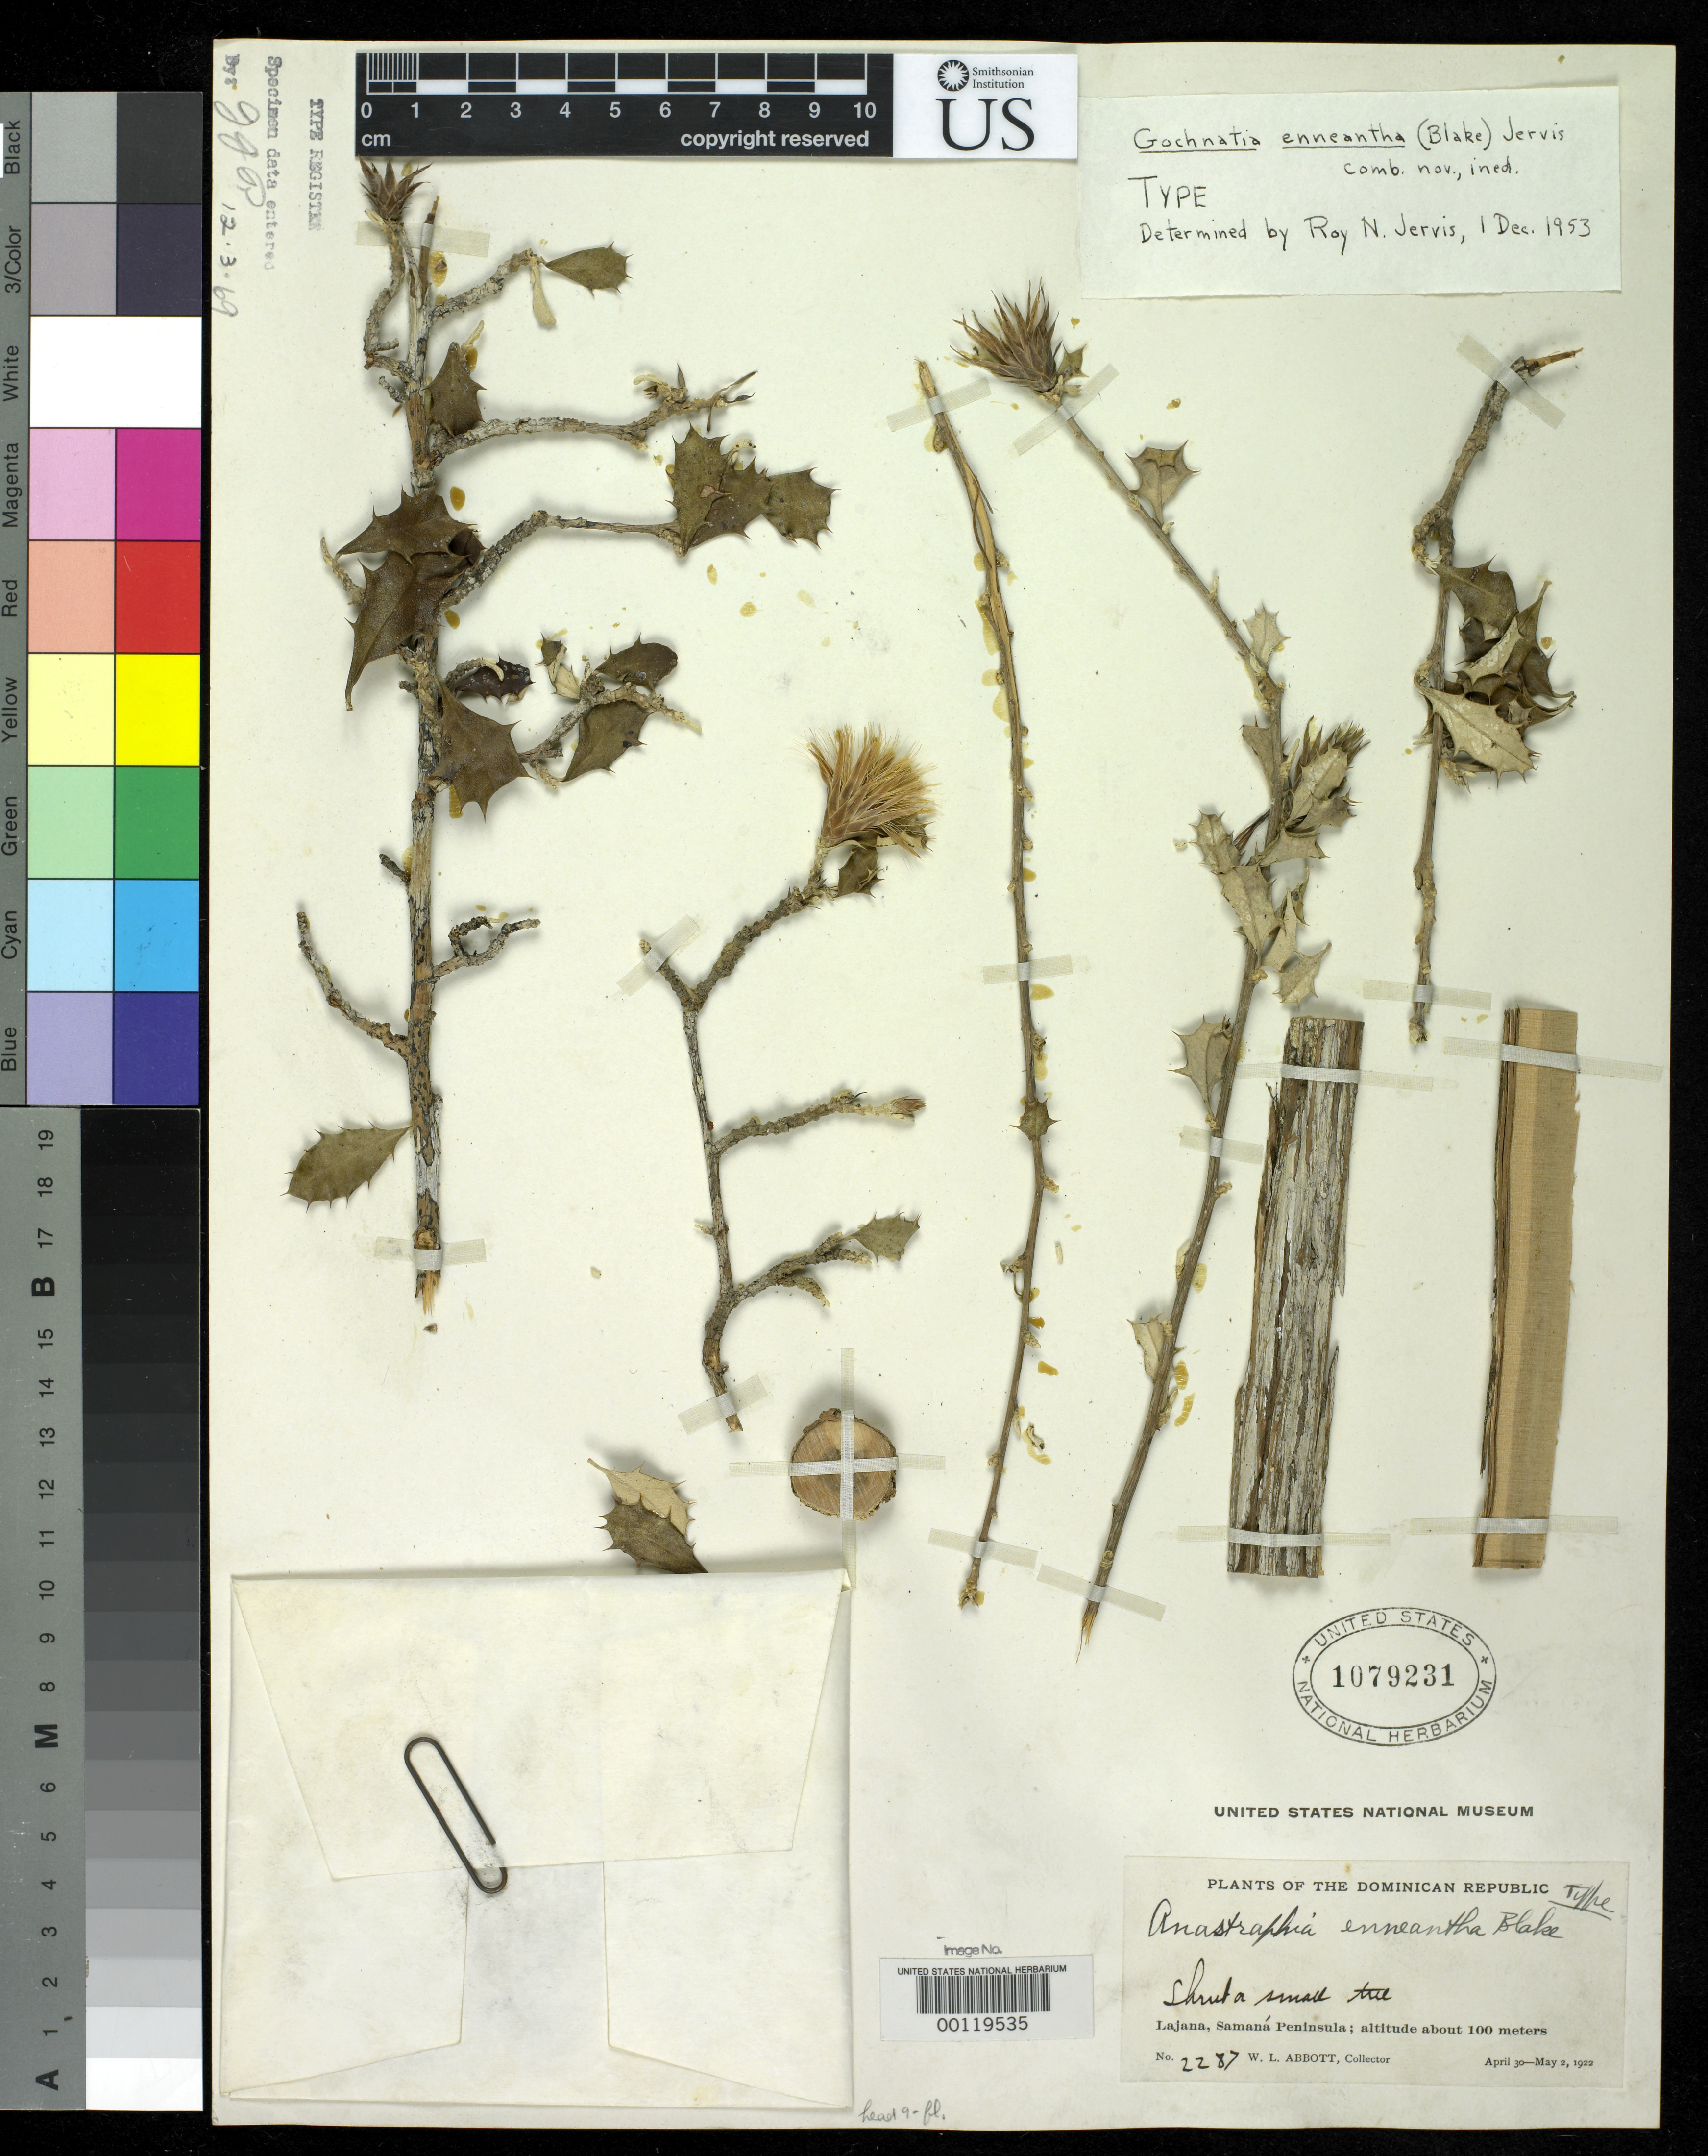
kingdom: Plantae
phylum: Tracheophyta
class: Magnoliopsida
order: Asterales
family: Asteraceae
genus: Anastraphia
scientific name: Anastraphia enneantha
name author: S.F. Blake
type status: Holotype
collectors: W. L. Abbott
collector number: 2287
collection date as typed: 02 May 1922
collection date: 1922-05-02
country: Dominican Republic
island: Hispaniola Island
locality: Samana Peninsula, Lajana.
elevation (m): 100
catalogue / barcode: US 1079231